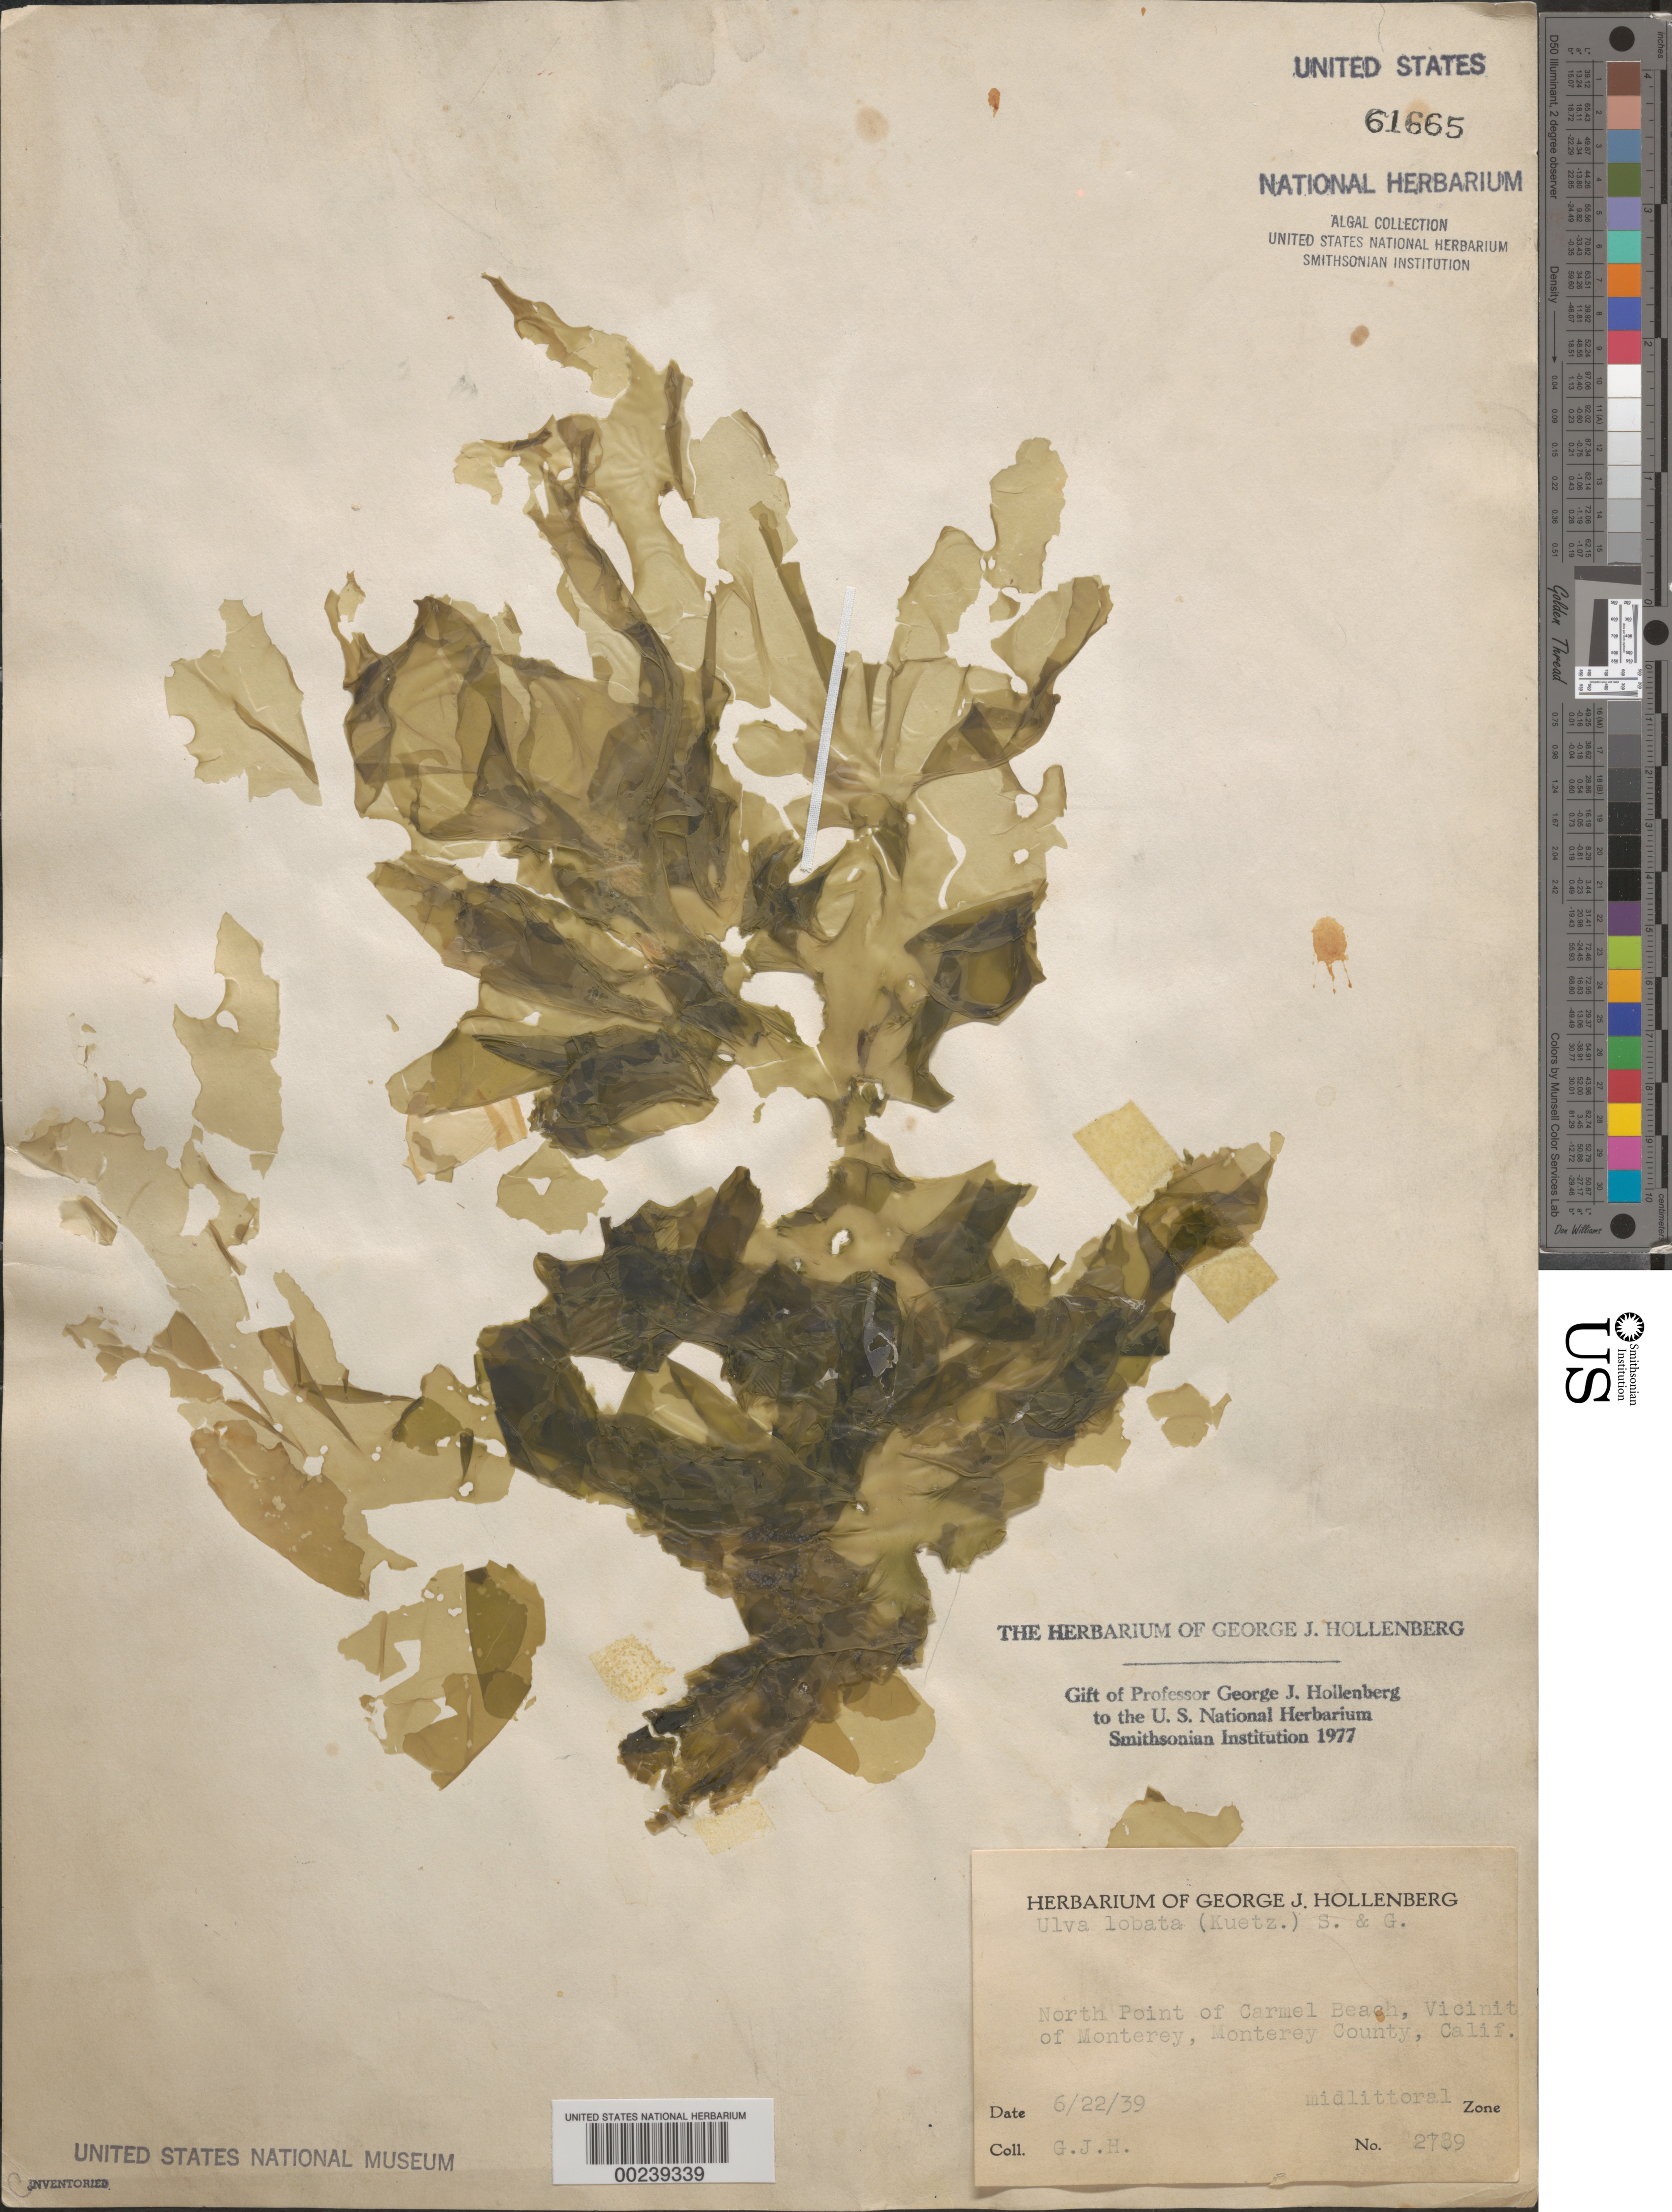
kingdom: Plantae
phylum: Chlorophyta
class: Ulvophyceae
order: Ulvales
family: Ulvaceae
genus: Ulva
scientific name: Ulva lactuca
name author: L.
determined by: Algae name updating Project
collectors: G. Hollenberg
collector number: GJH 2789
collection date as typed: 22 Jun 1939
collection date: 1939-06-22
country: United States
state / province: California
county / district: Monterey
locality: Carmel Beach, north point, Monterey area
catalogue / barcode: US 61665